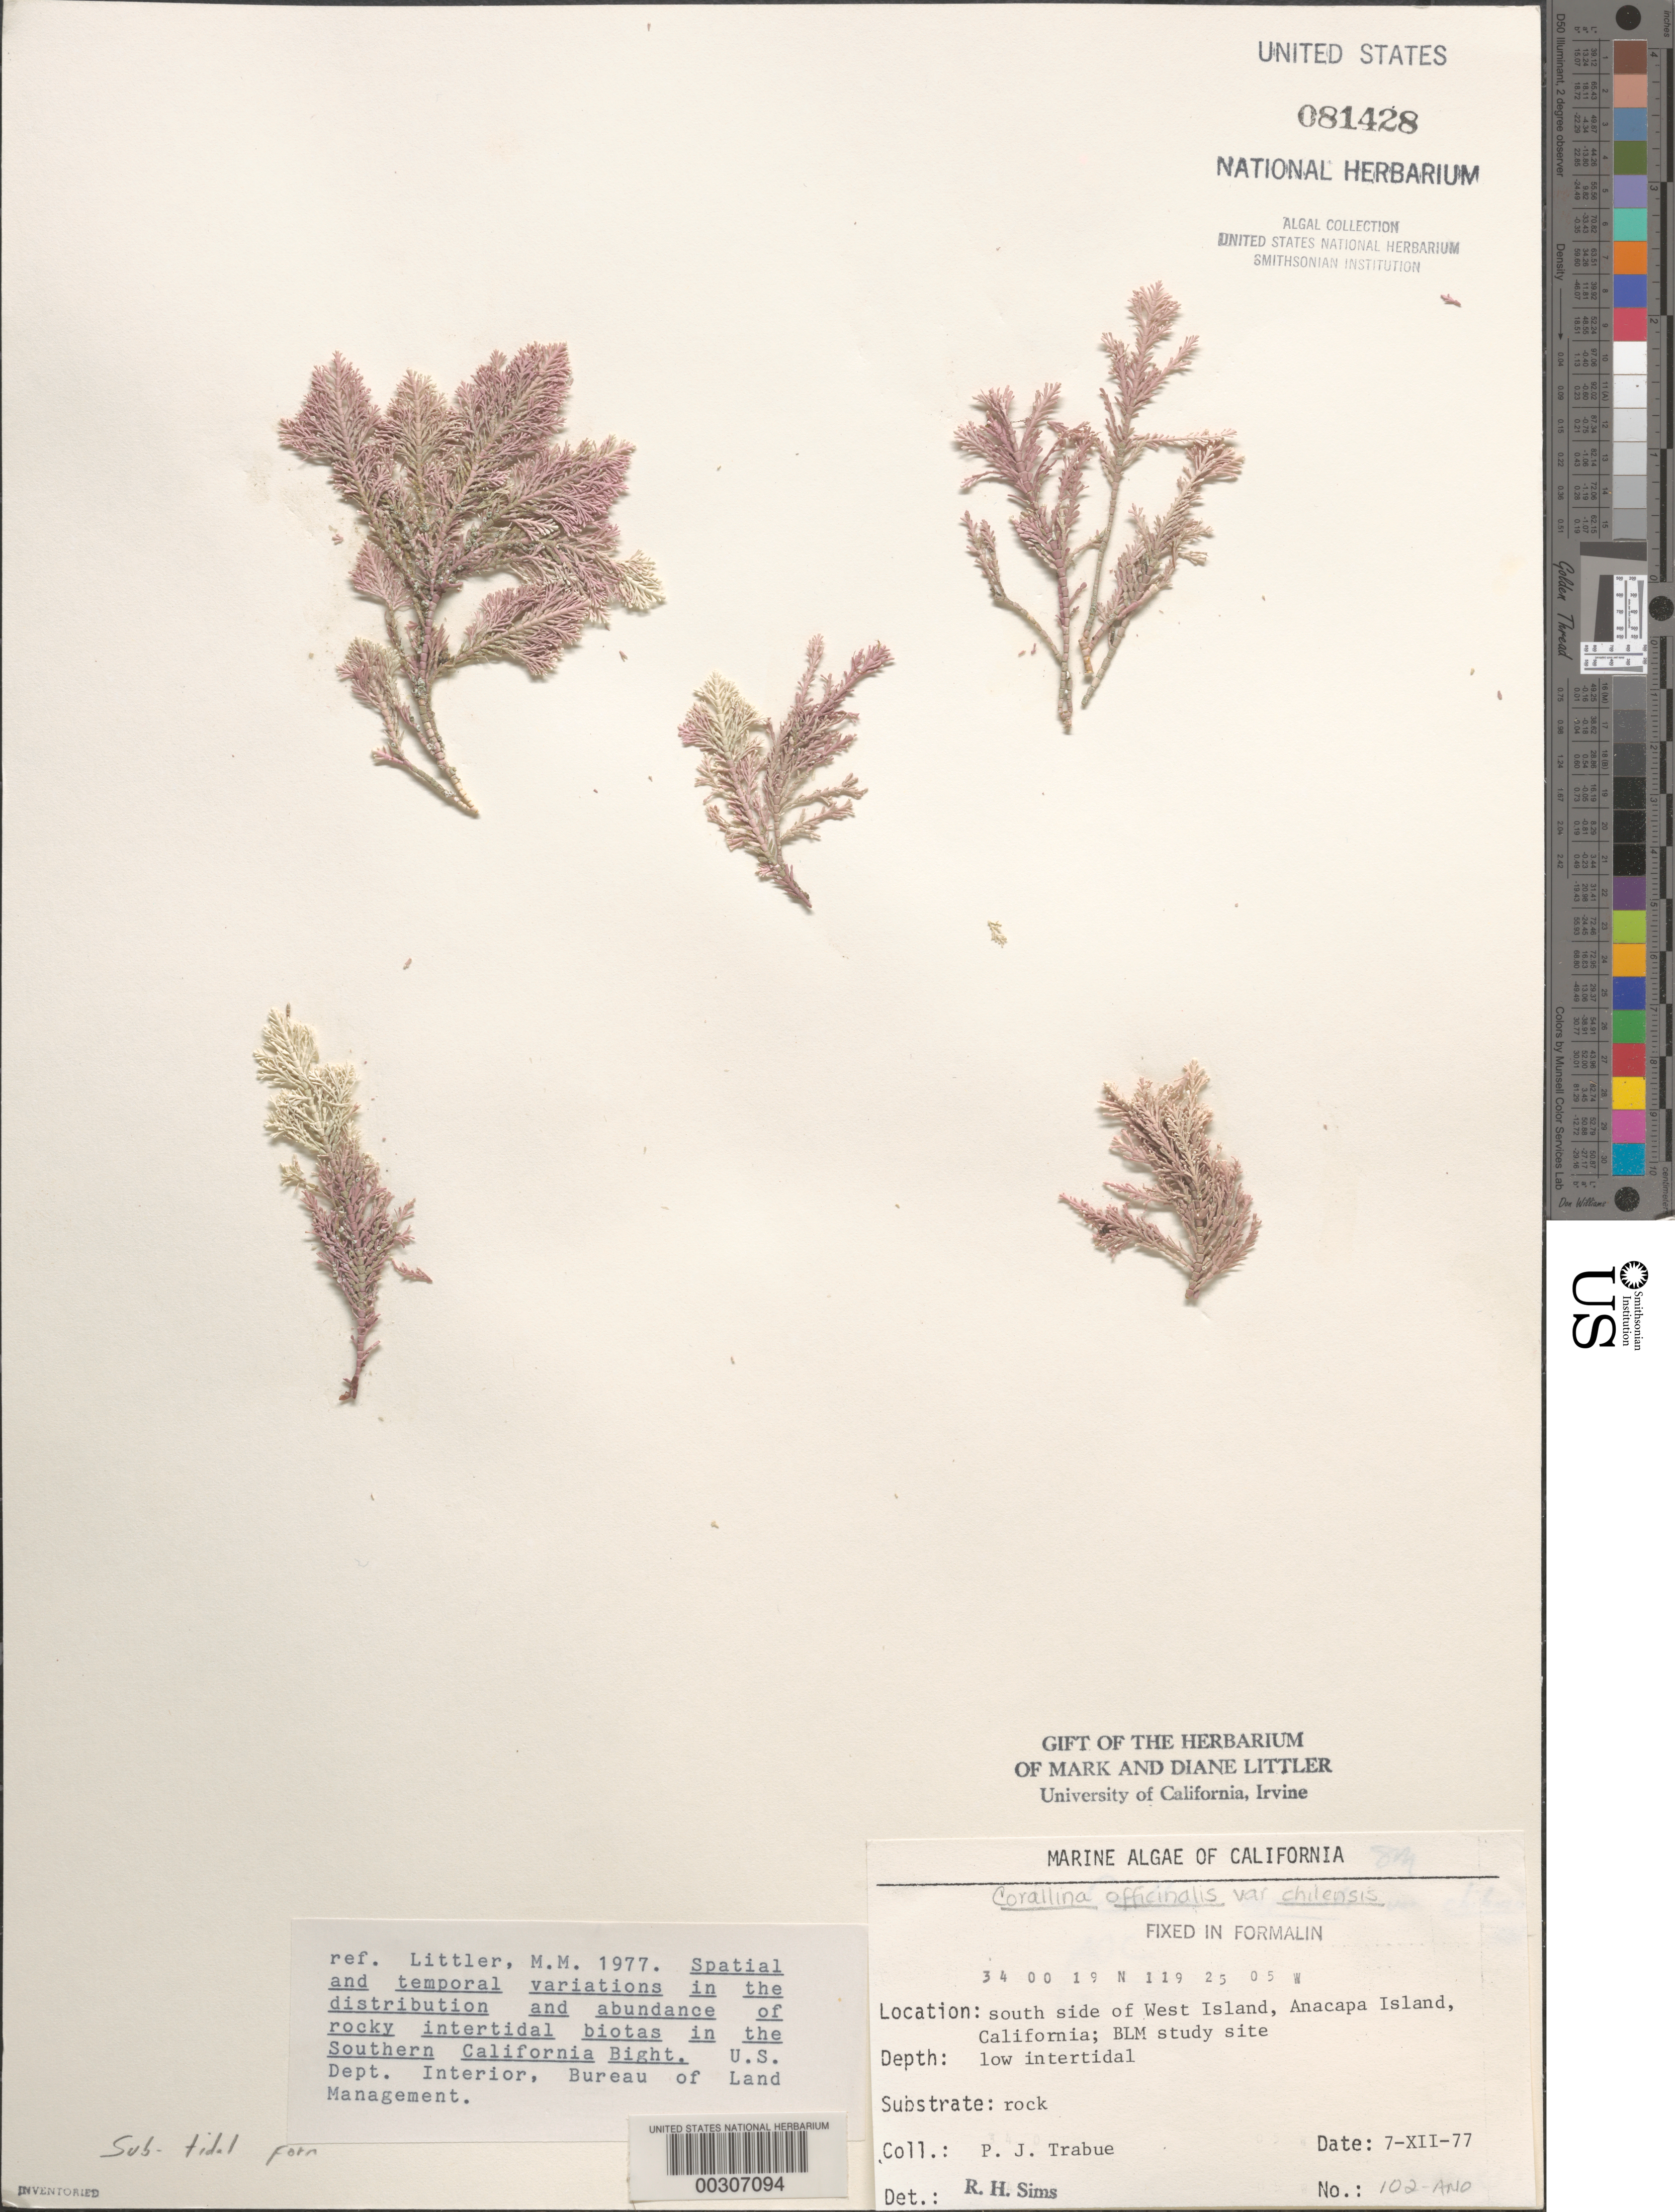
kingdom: Plantae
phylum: Rhodophyta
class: Florideophyceae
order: Corallinales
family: Corallinaceae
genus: Corallina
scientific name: Corallina officinalis var. chilensis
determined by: Sims, Robert H.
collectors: P. J. Trabue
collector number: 102-ANO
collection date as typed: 07 Dec 1977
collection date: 1977-12-07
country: United States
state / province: California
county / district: Ventura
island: Anacapa Island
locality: South side of west island, near Cat Rock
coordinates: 34 00'19"N, 119 25'05"W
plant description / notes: BLM-SOCALBIGHT Rocky Intertidal Survey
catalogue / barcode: US 81428